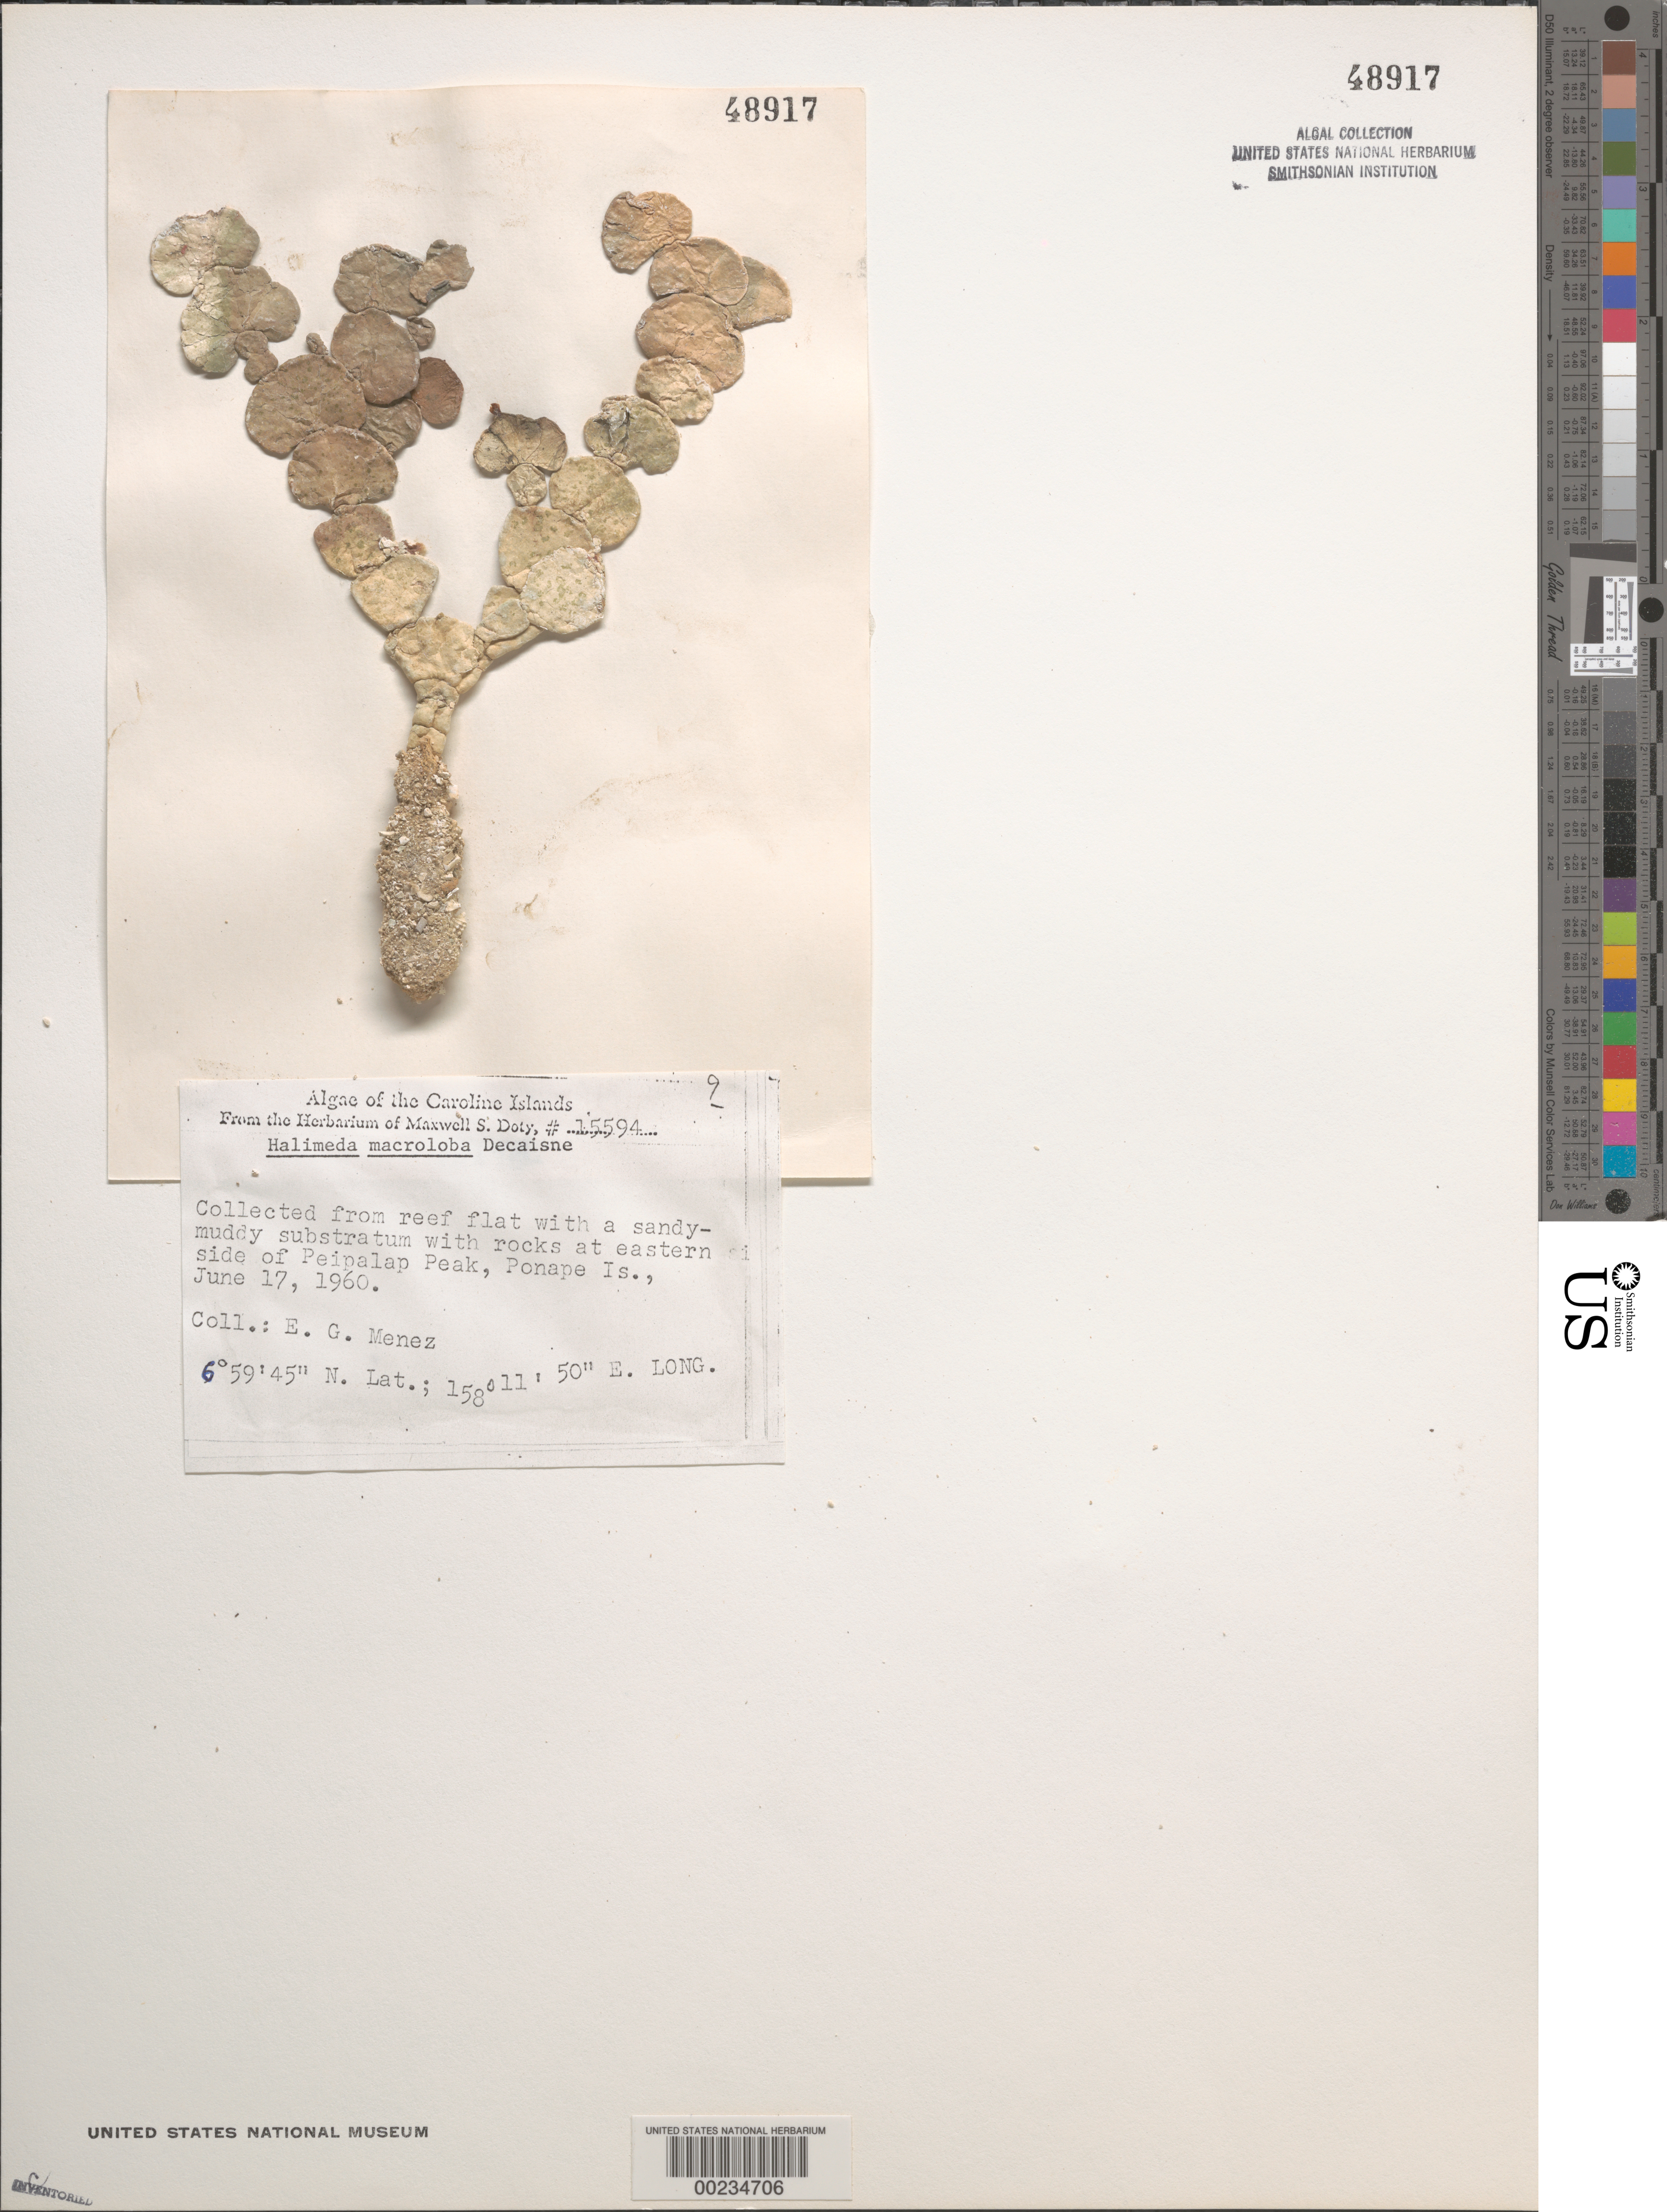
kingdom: Plantae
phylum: Chlorophyta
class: Ulvophyceae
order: Bryopsidales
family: Halimedaceae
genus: Halimeda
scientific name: Halimeda macroloba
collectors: Meñez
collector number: MSD 15594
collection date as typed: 17 Jun 1960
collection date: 1960-06-17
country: Micronesia, Federated States of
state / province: Pohnpei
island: Pohnpei [Ponape]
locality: Peipalap Peak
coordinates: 6 59' 45" N, 158 11' 50" E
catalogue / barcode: US 48917